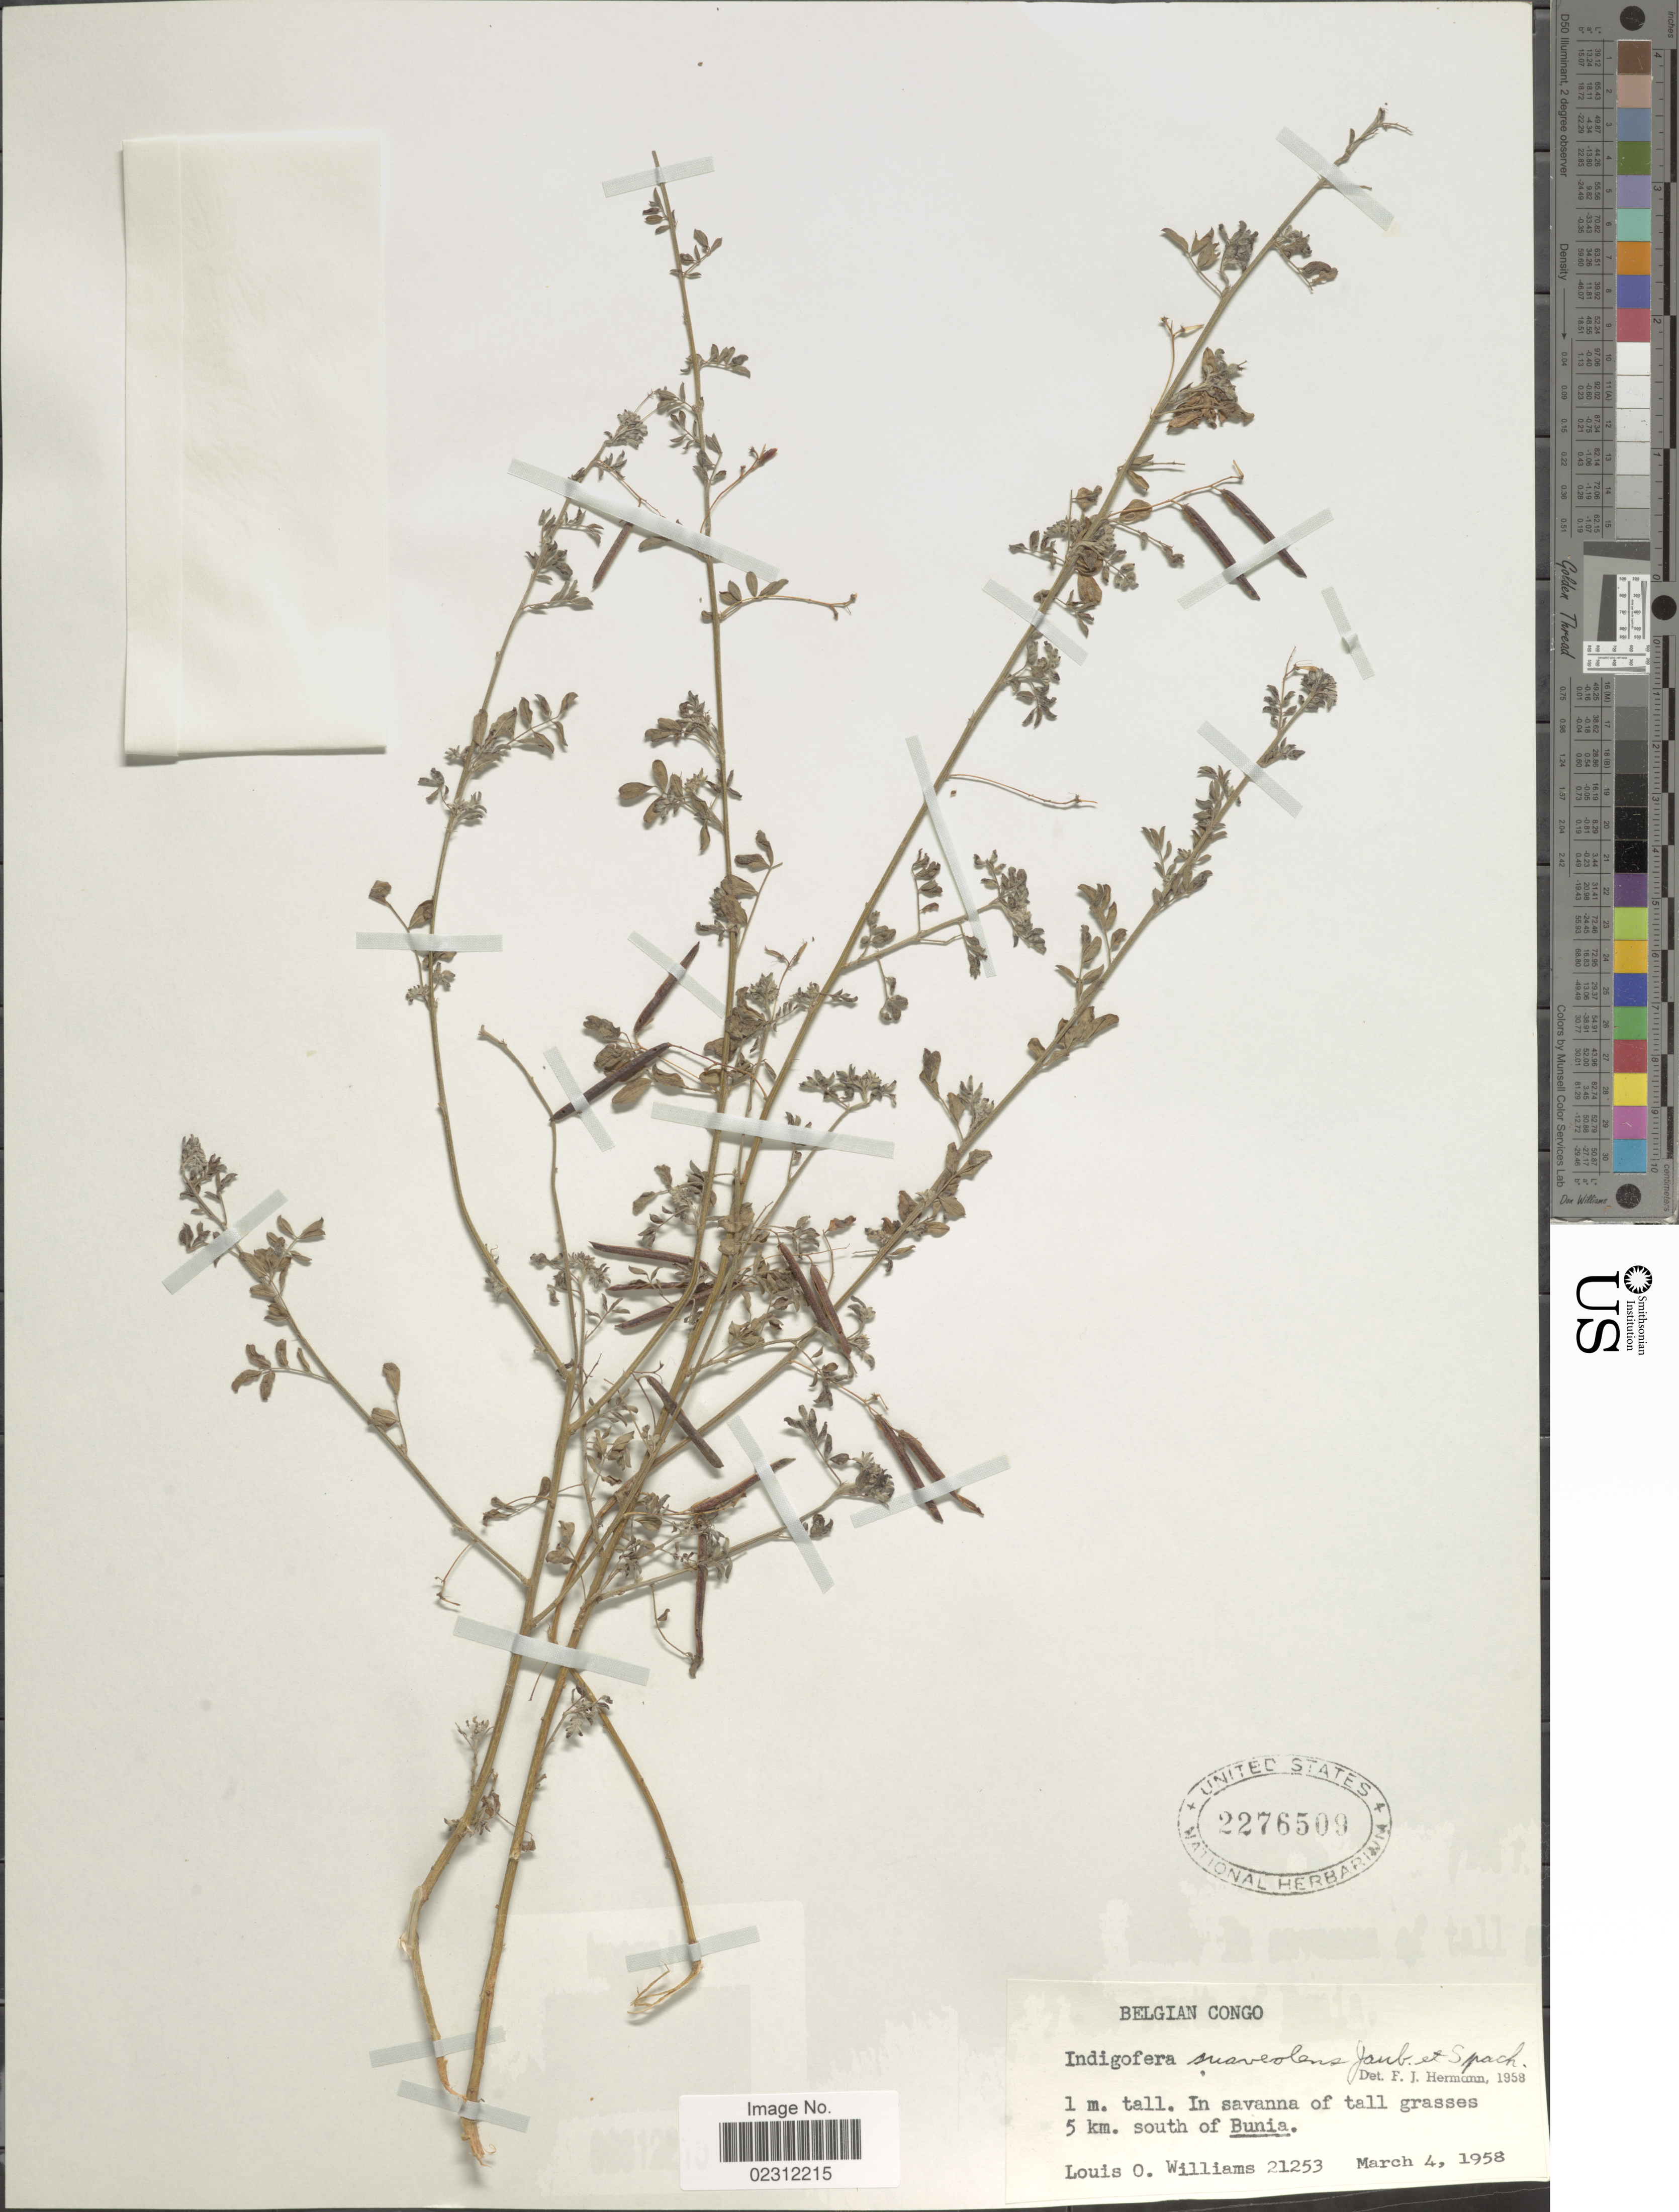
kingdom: Plantae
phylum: Tracheophyta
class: Magnoliopsida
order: Fabales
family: Fabaceae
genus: Indigofera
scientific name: Indigofera suaveolens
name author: Jaub. & Spach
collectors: L. O. Williams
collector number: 21253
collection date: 1958-03-04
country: Congo, Democratic Republic of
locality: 5 km. south of Bunia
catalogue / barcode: US 2276509